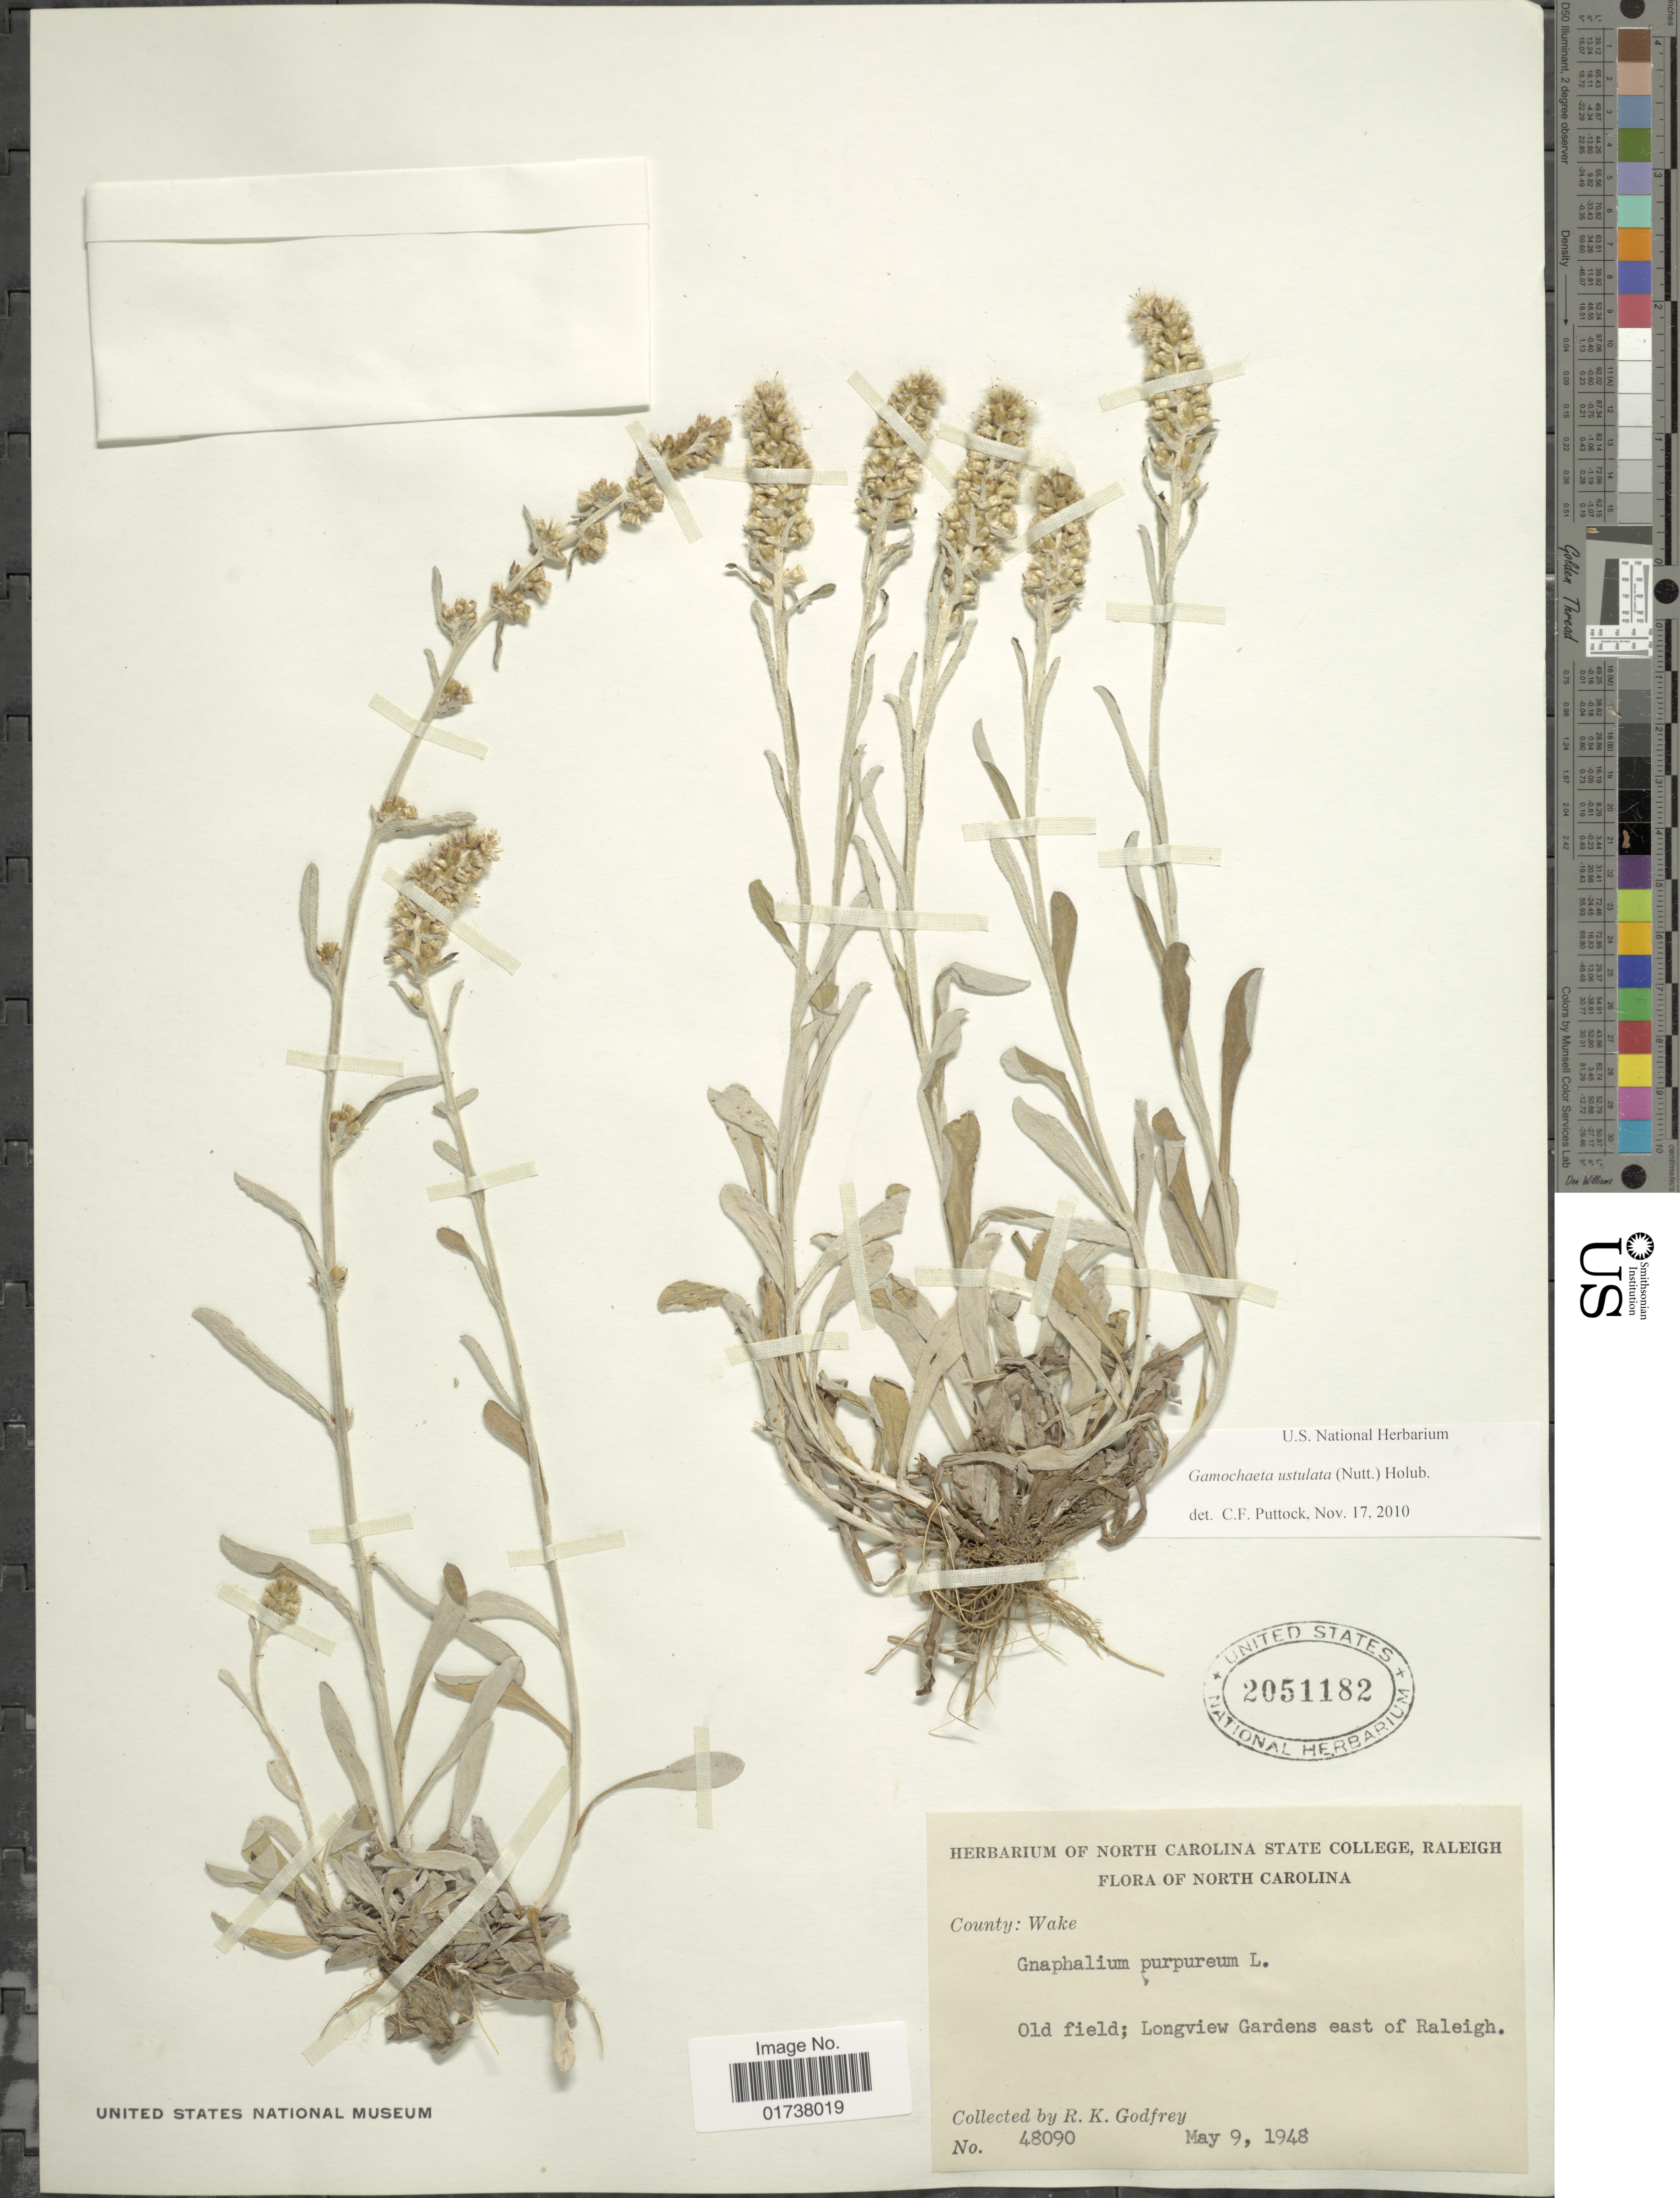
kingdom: Plantae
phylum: Tracheophyta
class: Magnoliopsida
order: Asterales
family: Asteraceae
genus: Gamochaeta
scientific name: Gamochaeta ustulata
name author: (Nutt.) Holub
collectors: R. K. Godfrey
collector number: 48090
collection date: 1948-05-09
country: United States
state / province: North Carolina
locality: County: Wake, Old fields, Longview Gardens east of Raleigh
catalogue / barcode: US 2051182